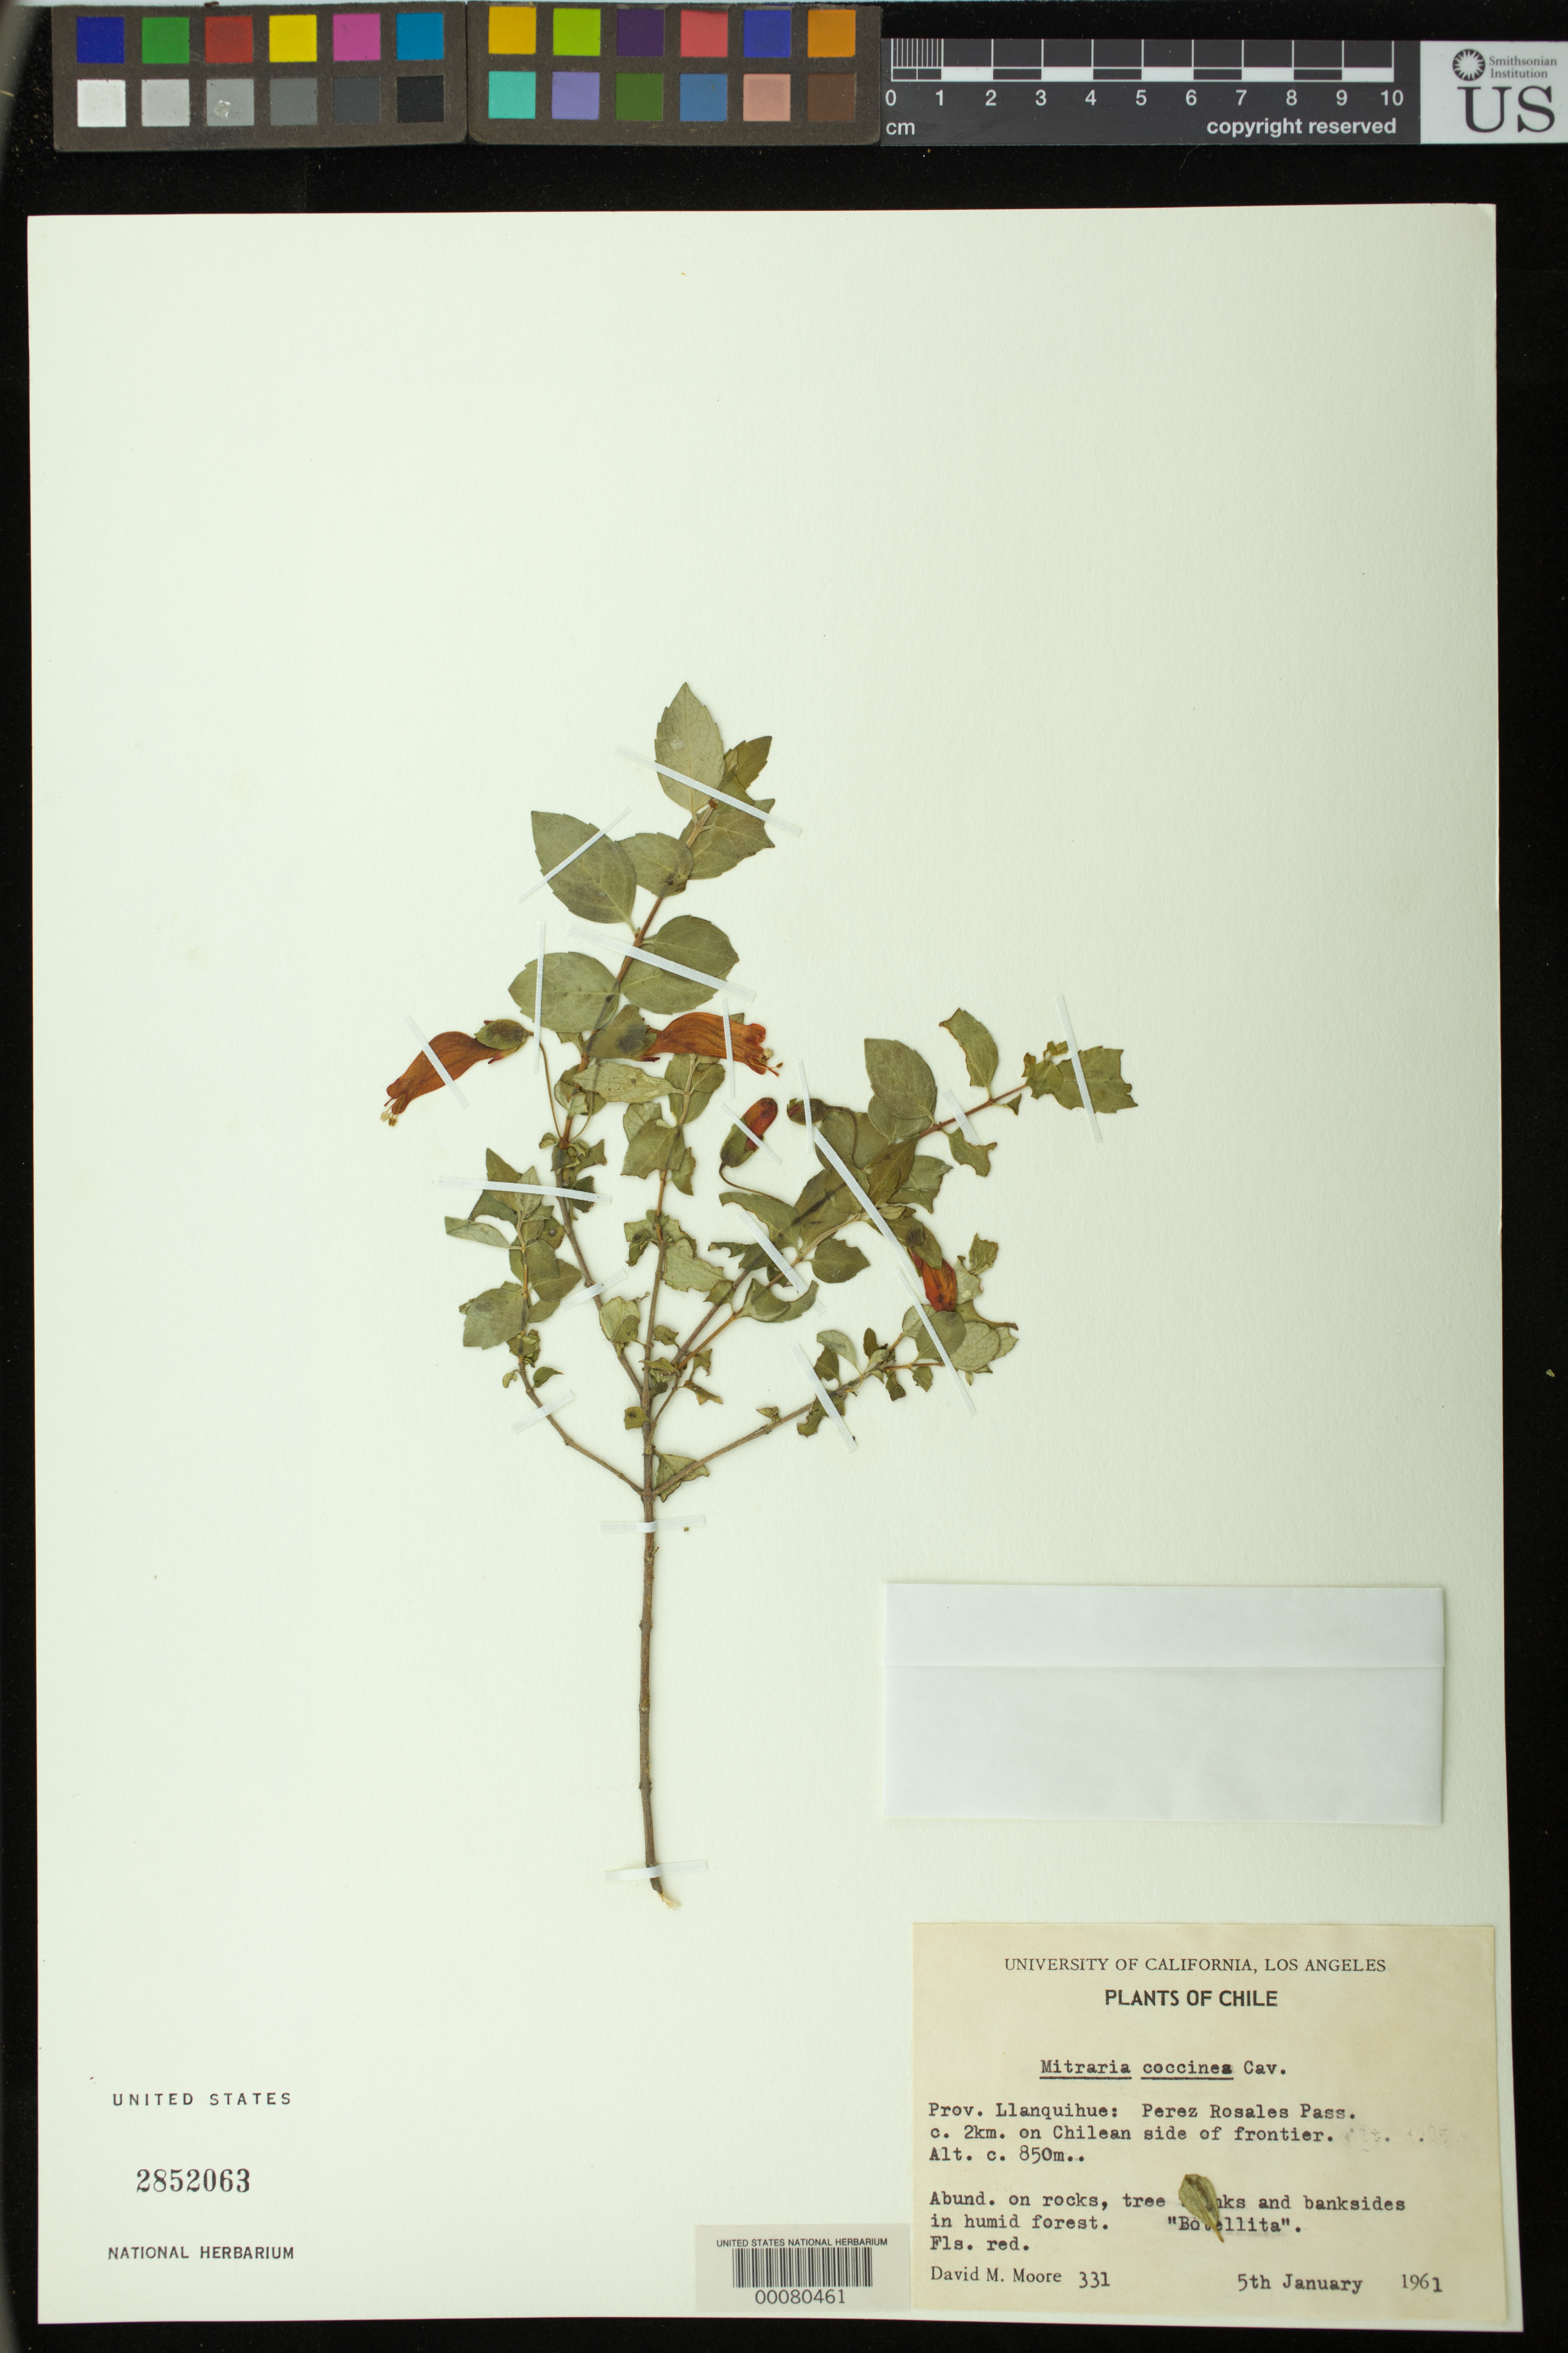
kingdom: Plantae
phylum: Tracheophyta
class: Magnoliopsida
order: Lamiales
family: Gesneriaceae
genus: Mitraria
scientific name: Mitraria coccinea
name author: Cav.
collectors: D. Moore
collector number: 331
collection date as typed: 05 Jan 1961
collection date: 1961-01-05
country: Chile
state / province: Los Lagos (X)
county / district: Llanquihue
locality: Perez Rosales Pass, about 2 km on Chilean side of frontier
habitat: Abundant on rocks, tree trunks and banksides in humid forest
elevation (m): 850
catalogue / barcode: US 2852063